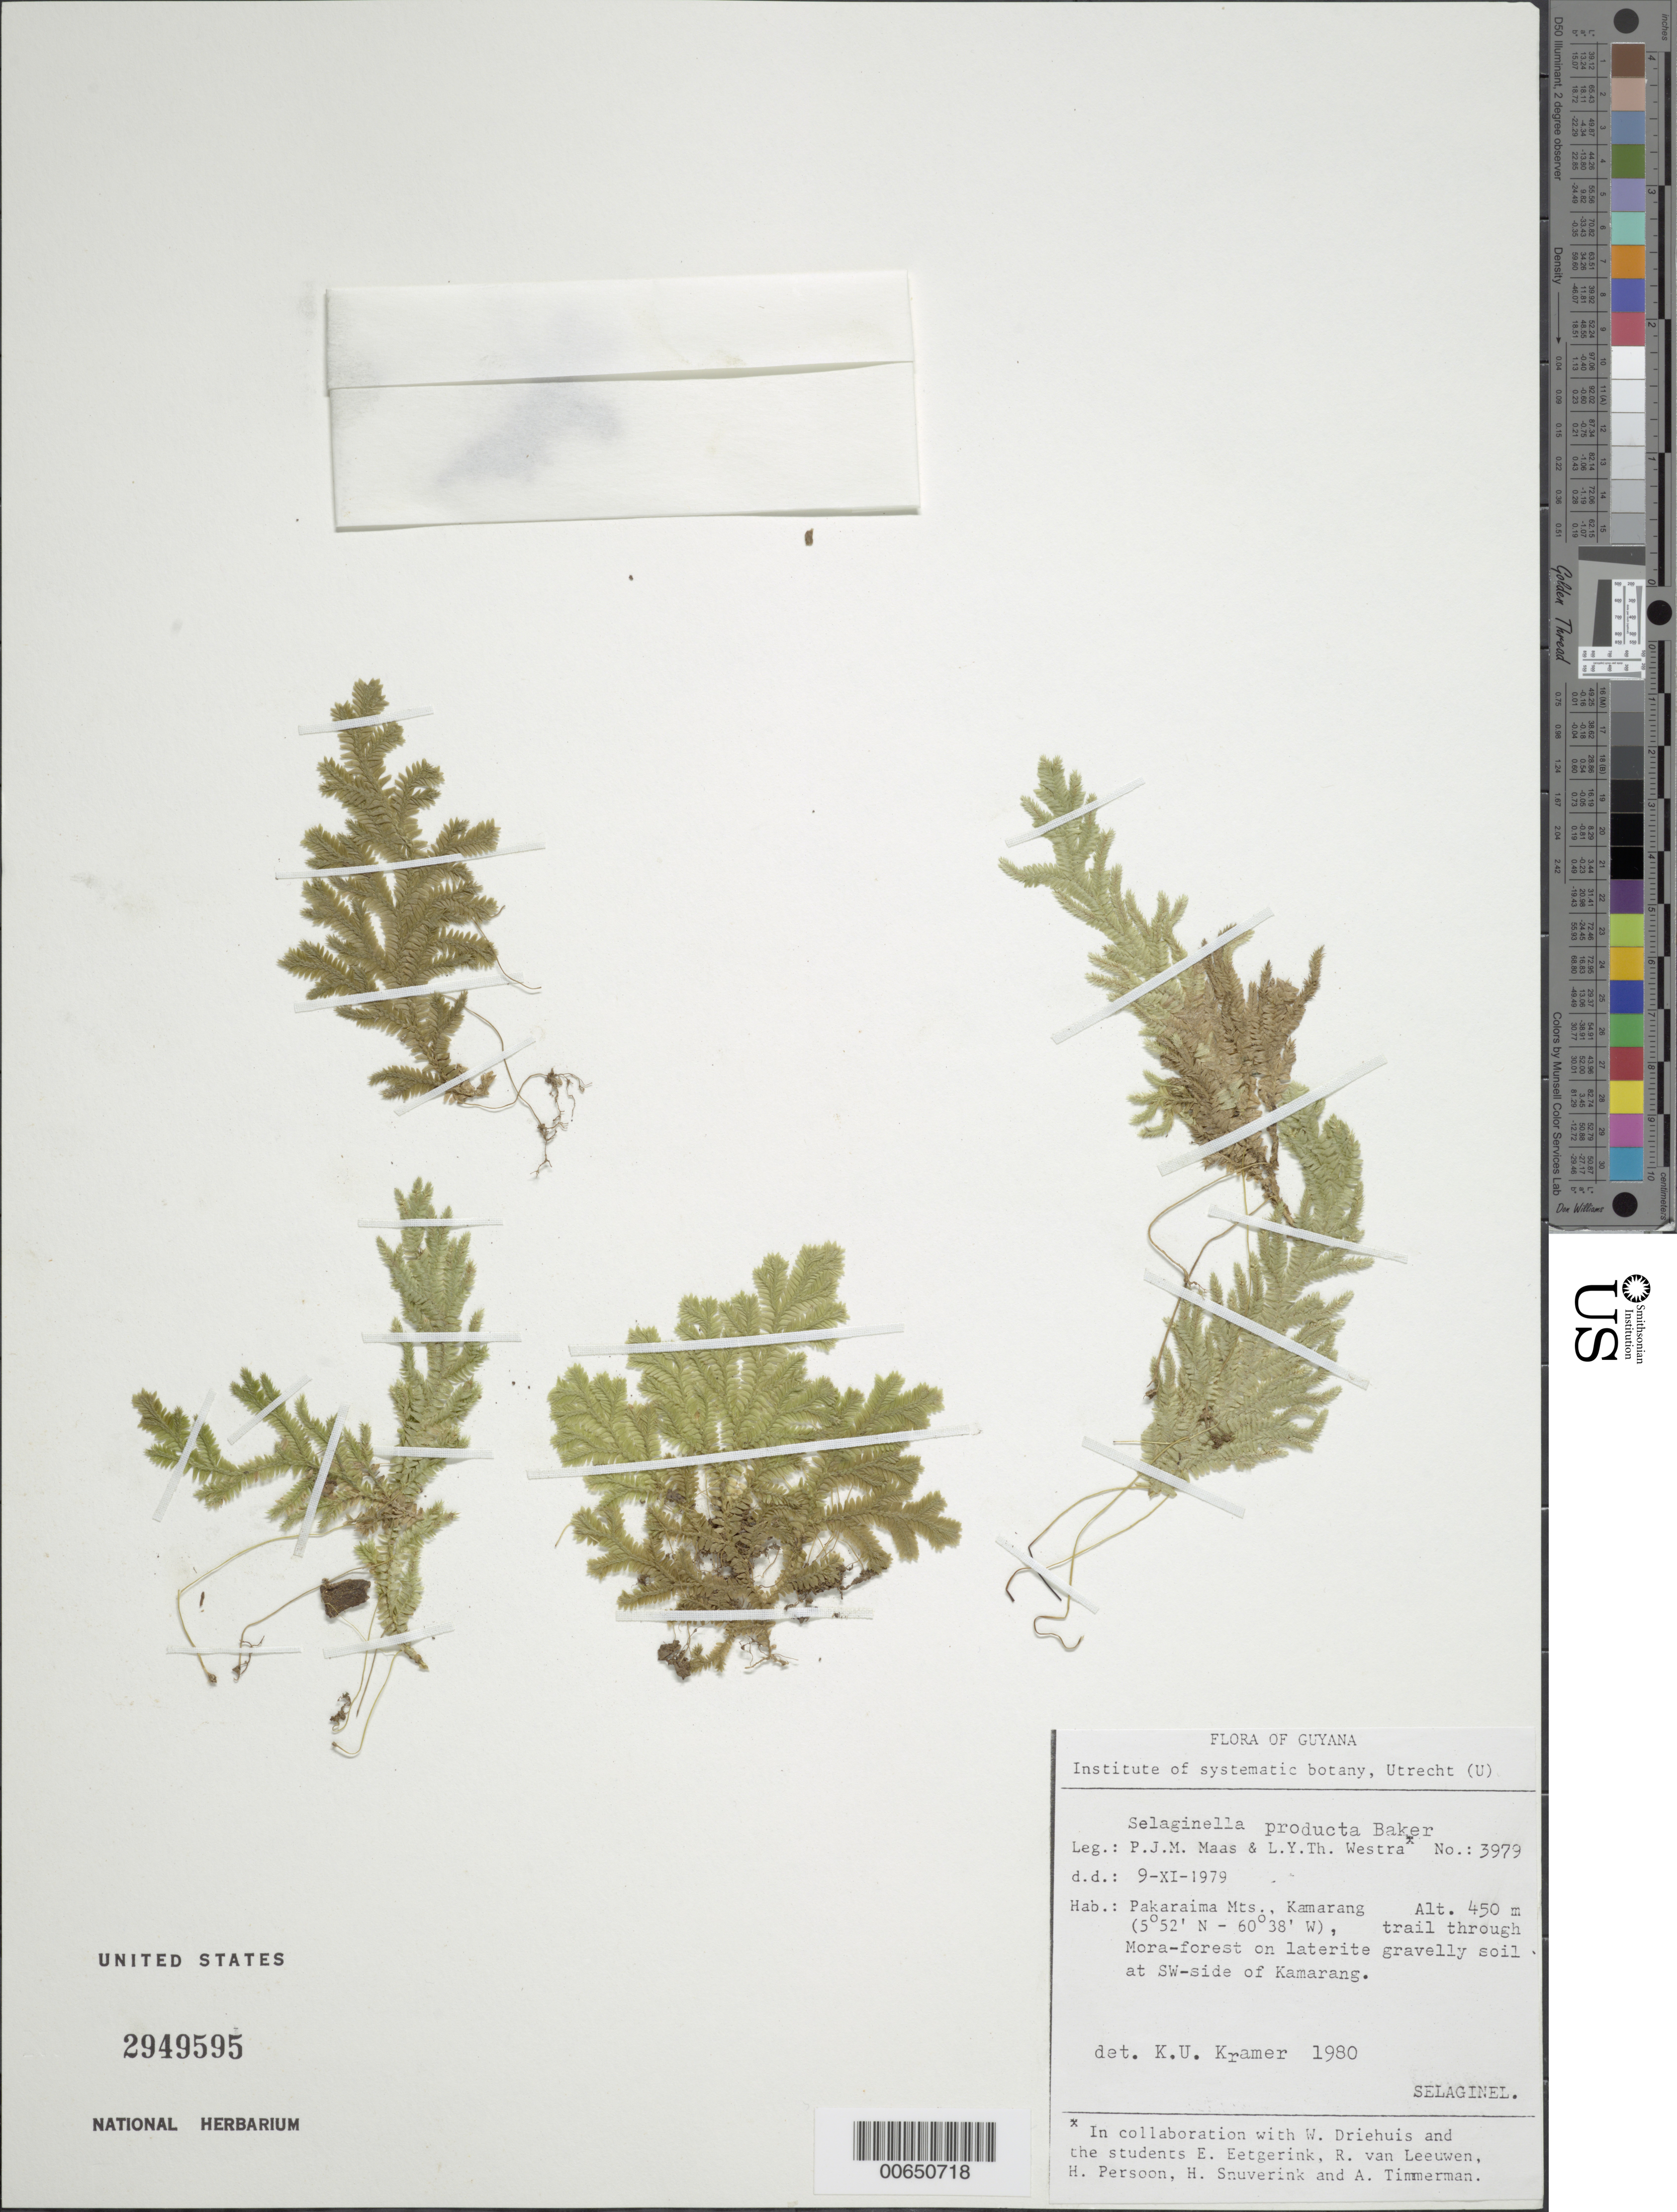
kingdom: Plantae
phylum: Tracheophyta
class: Lycopodiopsida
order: Selaginellales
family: Selaginellaceae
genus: Selaginella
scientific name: Selaginella producta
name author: Baker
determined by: Kramer, K. U.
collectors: P. Maas, L. Y. T. Westra & W. Driehuis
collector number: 3979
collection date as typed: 9-Sep-79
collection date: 1979-09-09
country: Guyana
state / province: Cuyuni-Mazaruni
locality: Pakaraima Mts., Kamarang, SW side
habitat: Mora forest on laterite gravelly soil.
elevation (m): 450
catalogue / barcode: US 2949595